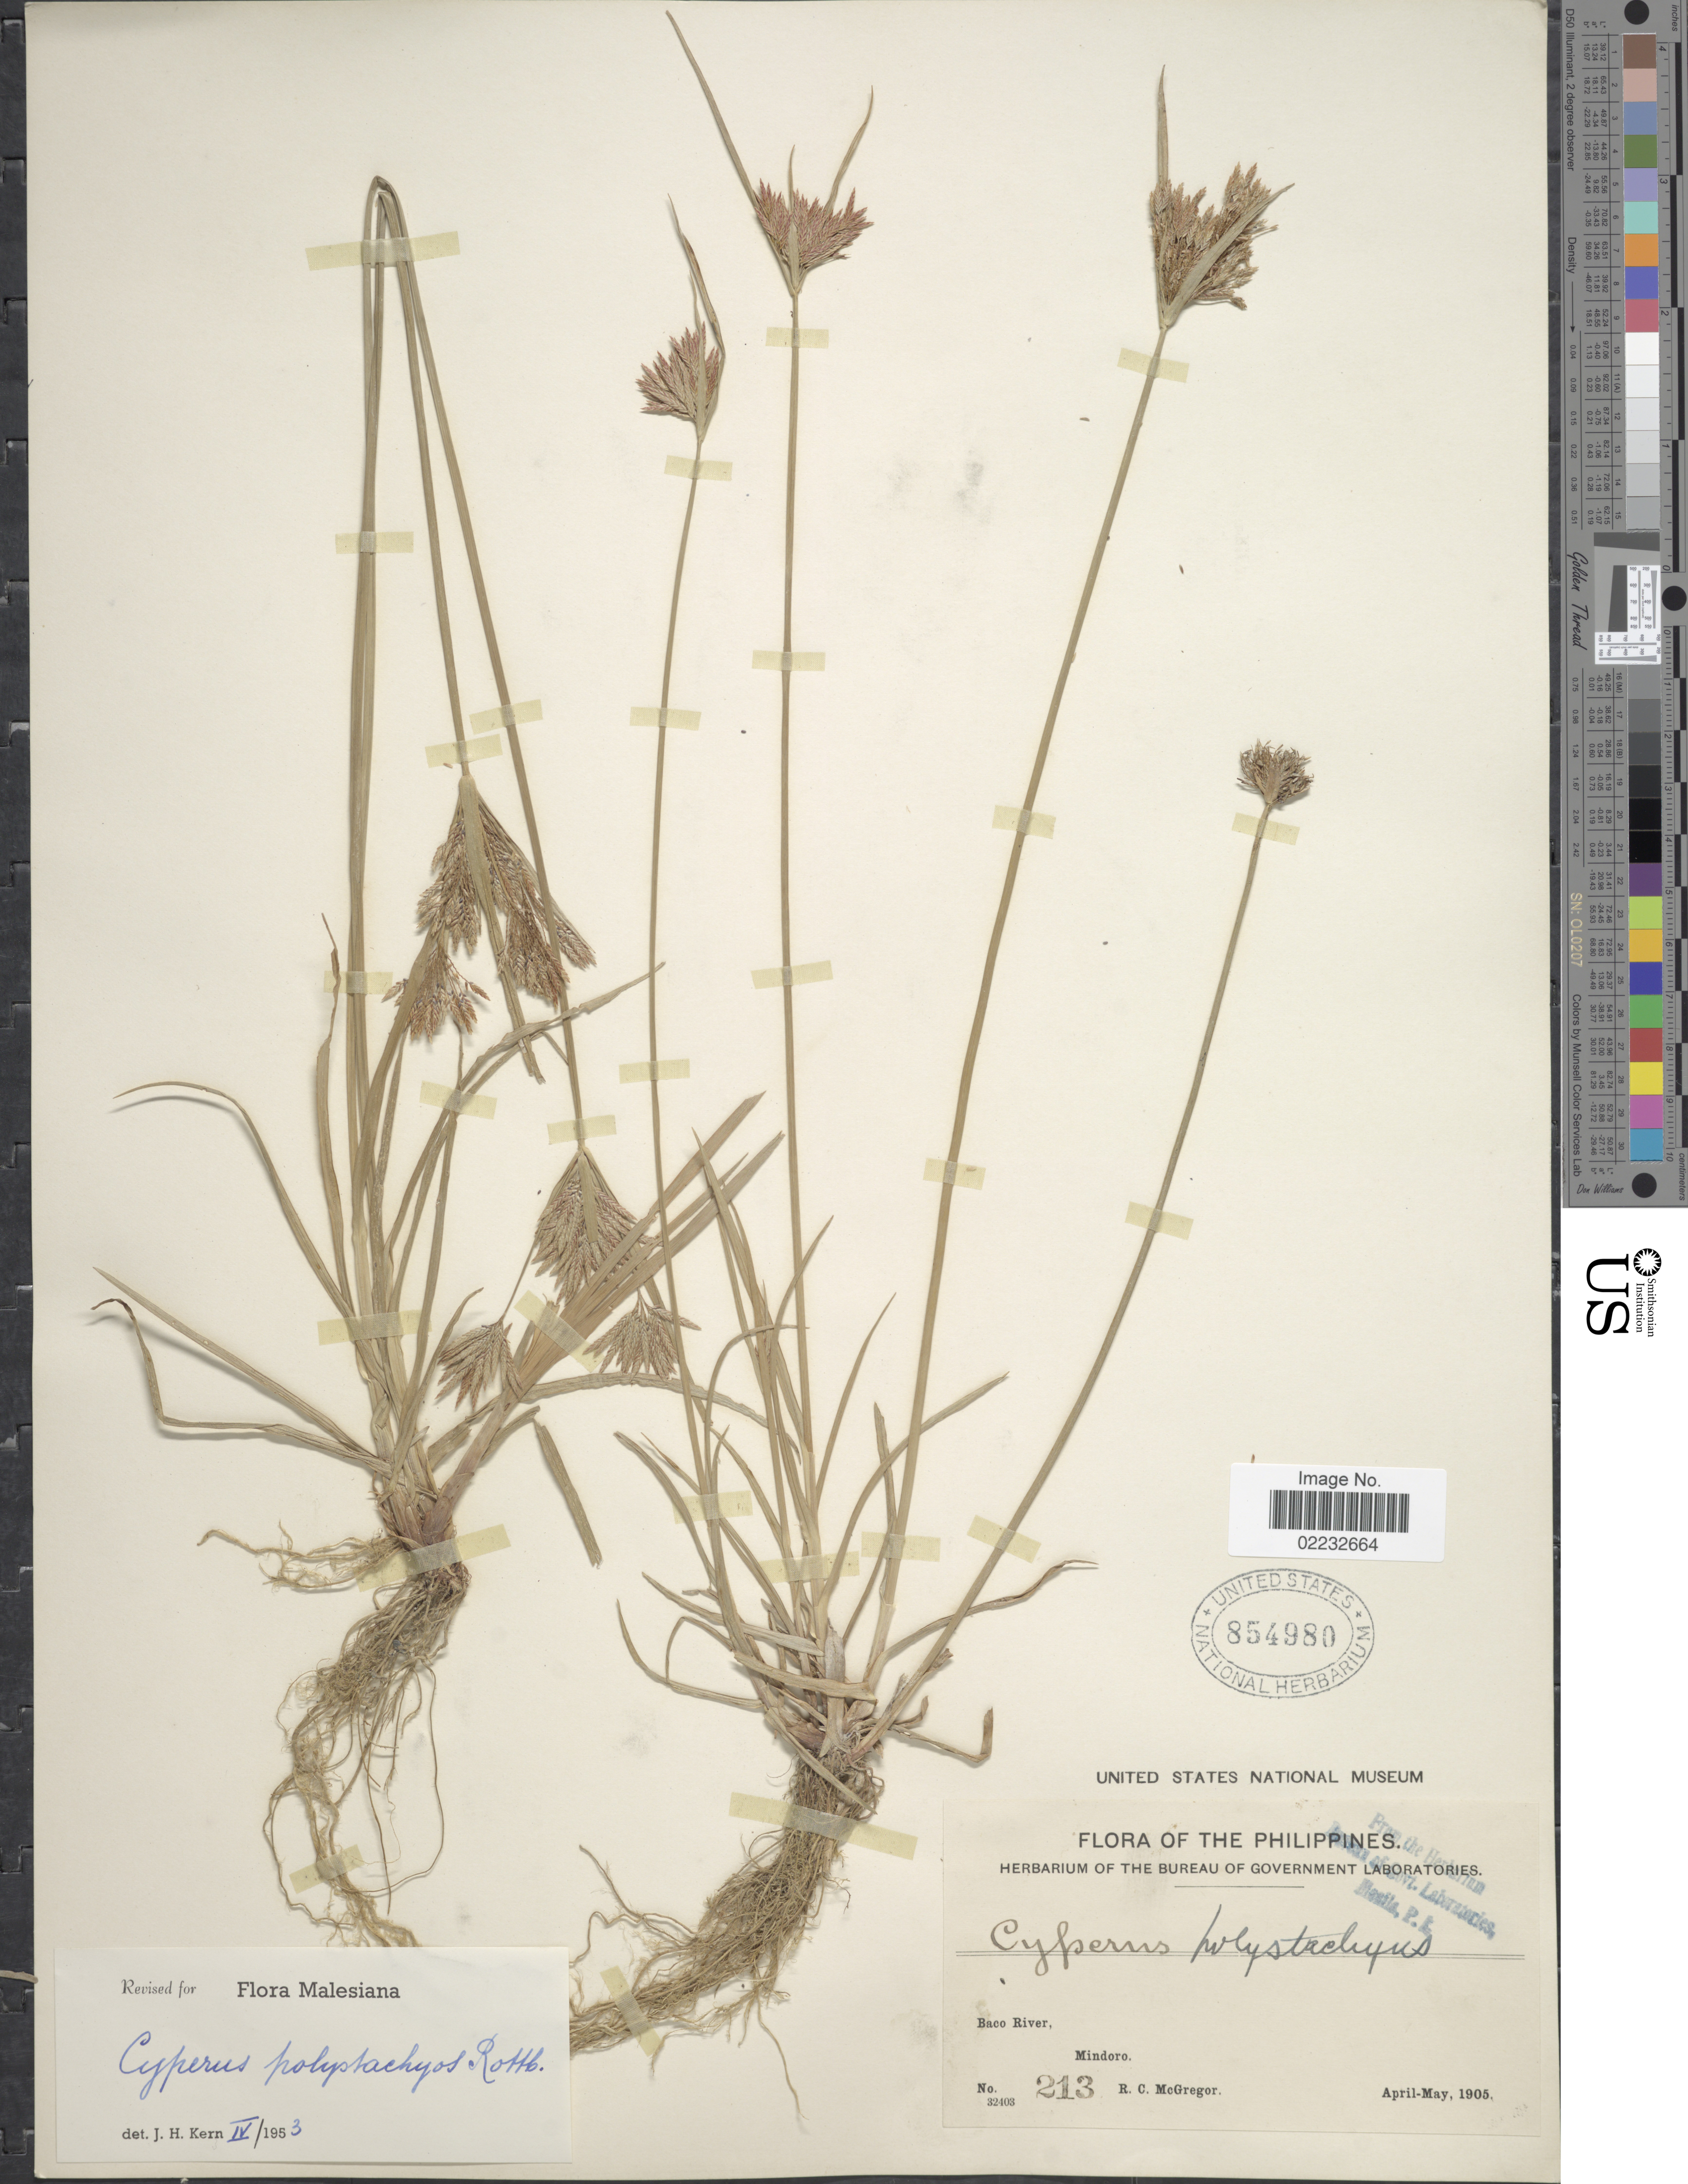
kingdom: Plantae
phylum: Tracheophyta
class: Liliopsida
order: Poales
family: Cyperaceae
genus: Cyperus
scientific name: Cyperus polystachyos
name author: Rottb.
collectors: R. C. McGregor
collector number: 213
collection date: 1905-04/1905-05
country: Philippines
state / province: Mimaropa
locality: Baco River, Mindoro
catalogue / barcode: US 854980